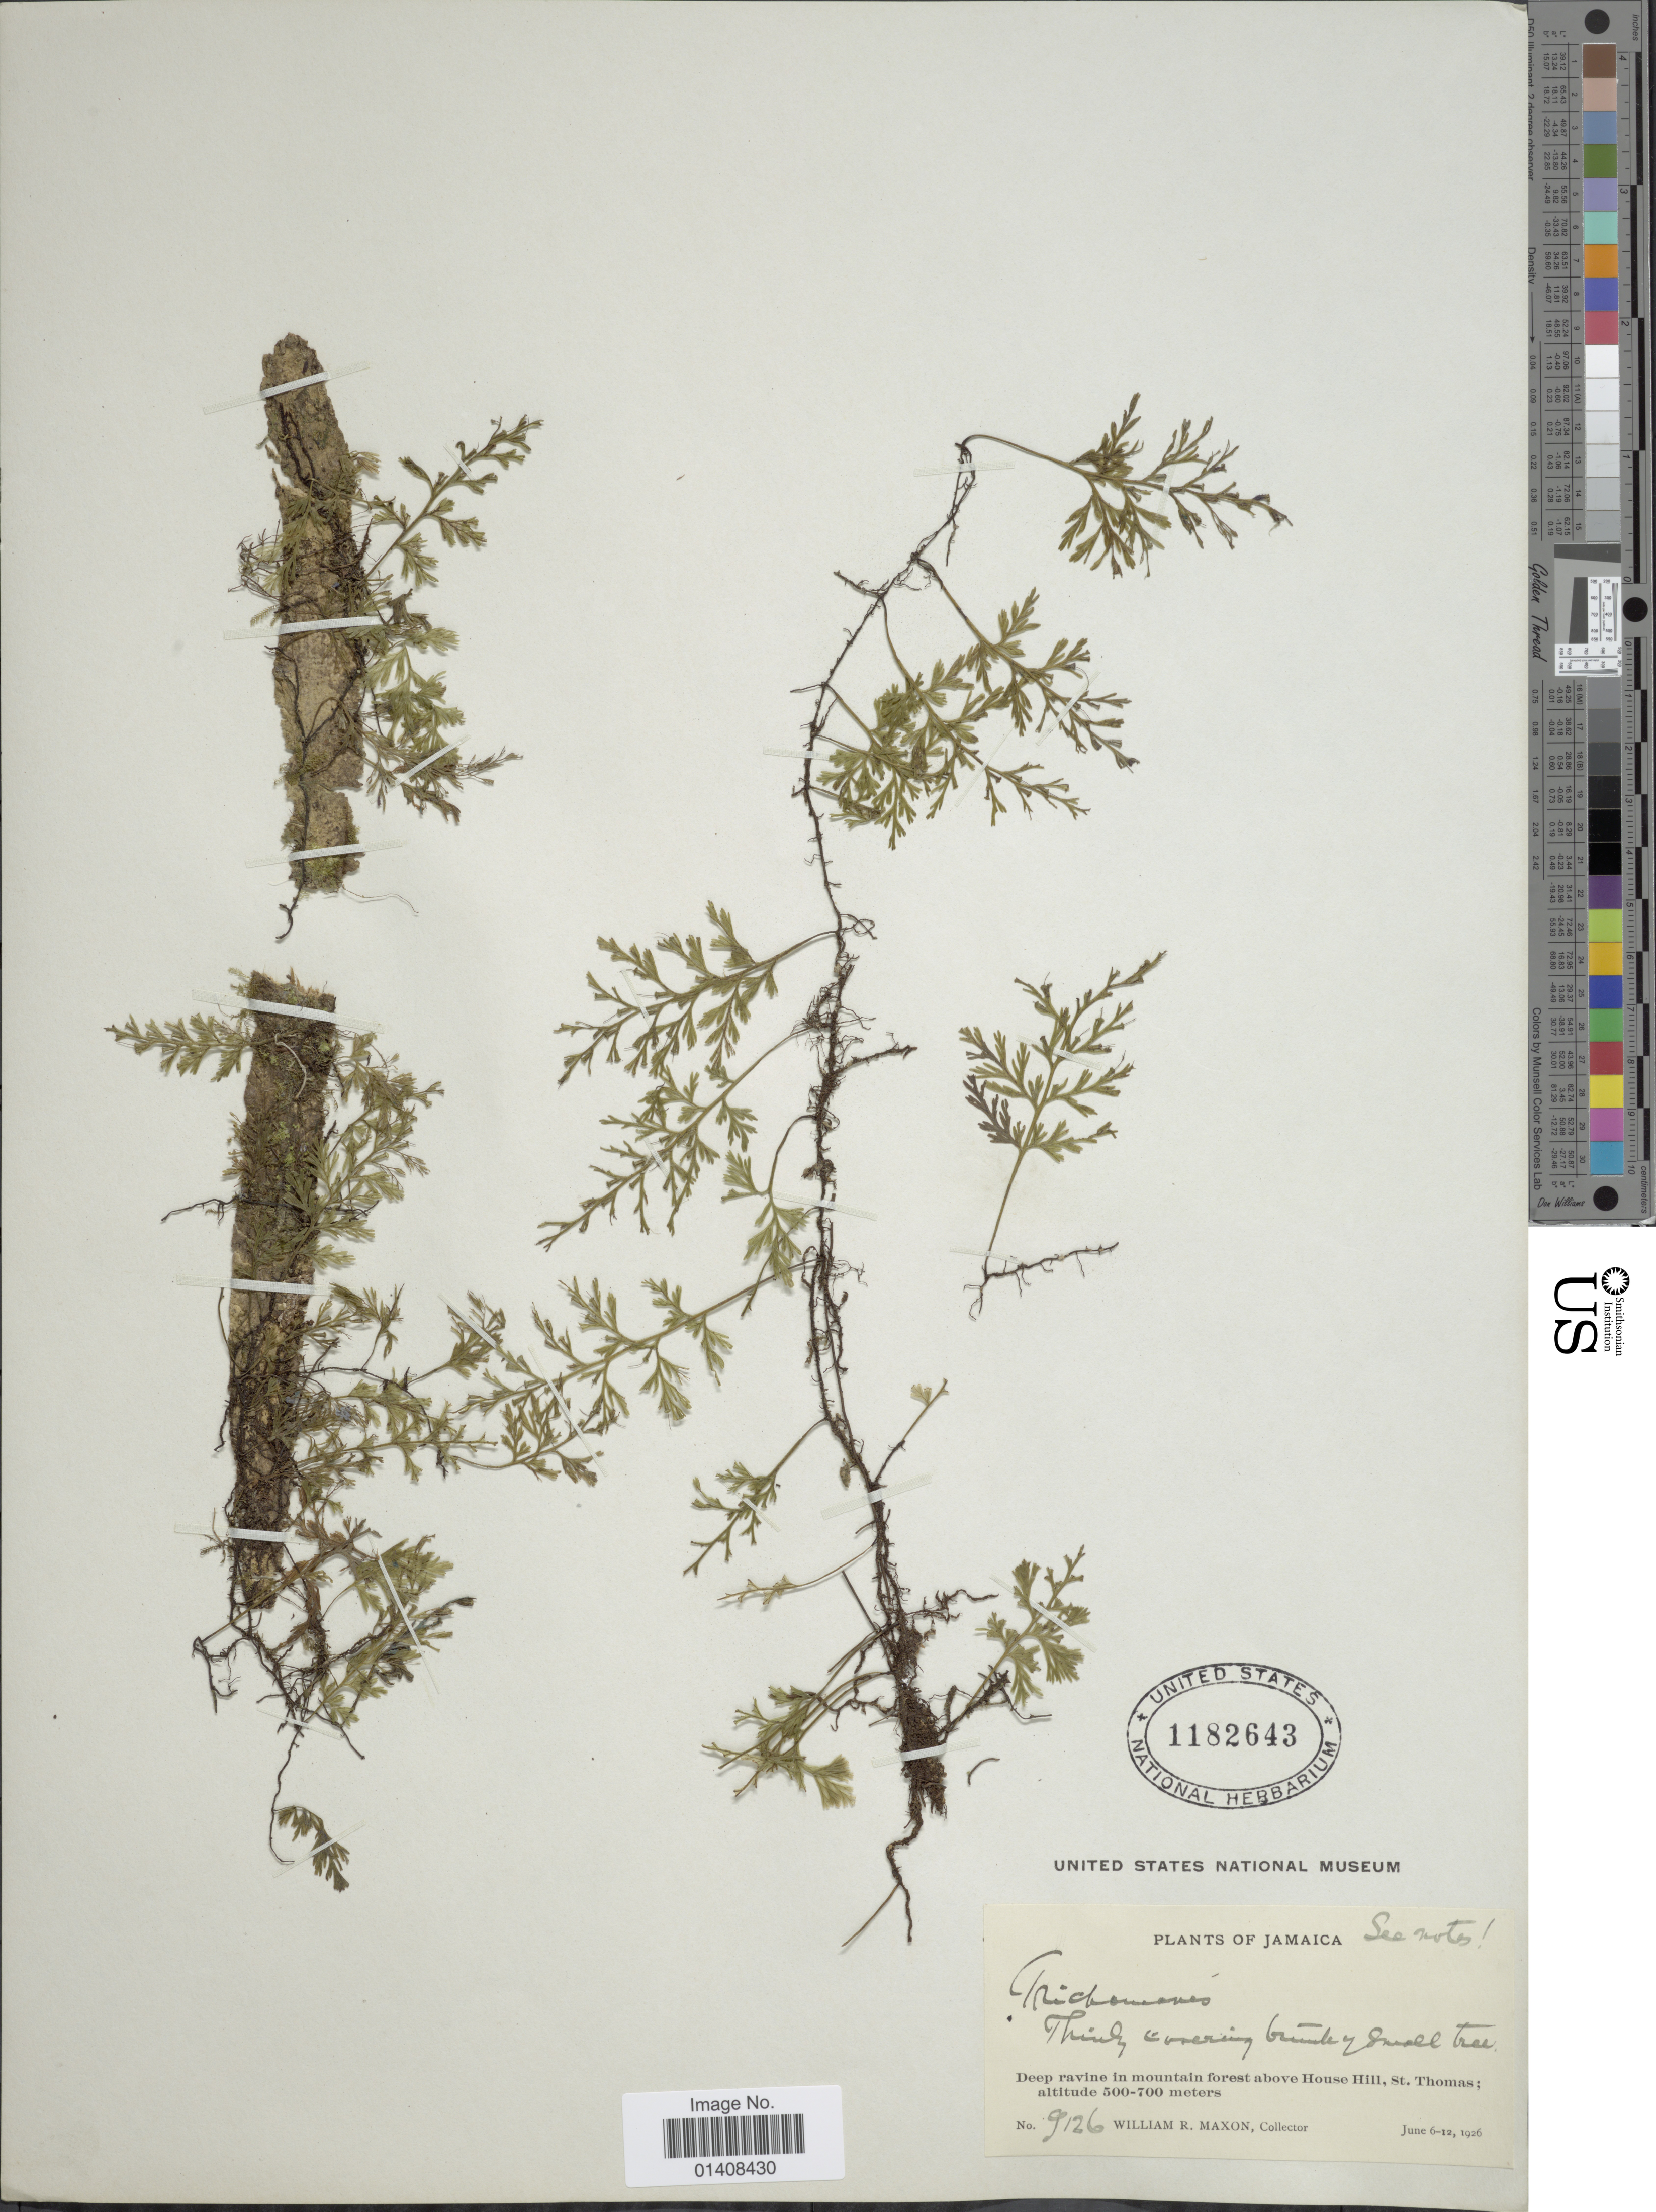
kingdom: Plantae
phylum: Tracheophyta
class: Polypodiopsida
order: Hymenophyllales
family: Hymenophyllaceae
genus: Trichomanes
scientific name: Trichomanes sp.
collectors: W. R. Maxon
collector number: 9126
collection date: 1926-06-06/1926-06-12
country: Jamaica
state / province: Saint Thomas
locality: Mountain forest above House Hill St. Thomas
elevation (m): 500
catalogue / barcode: US 1182643